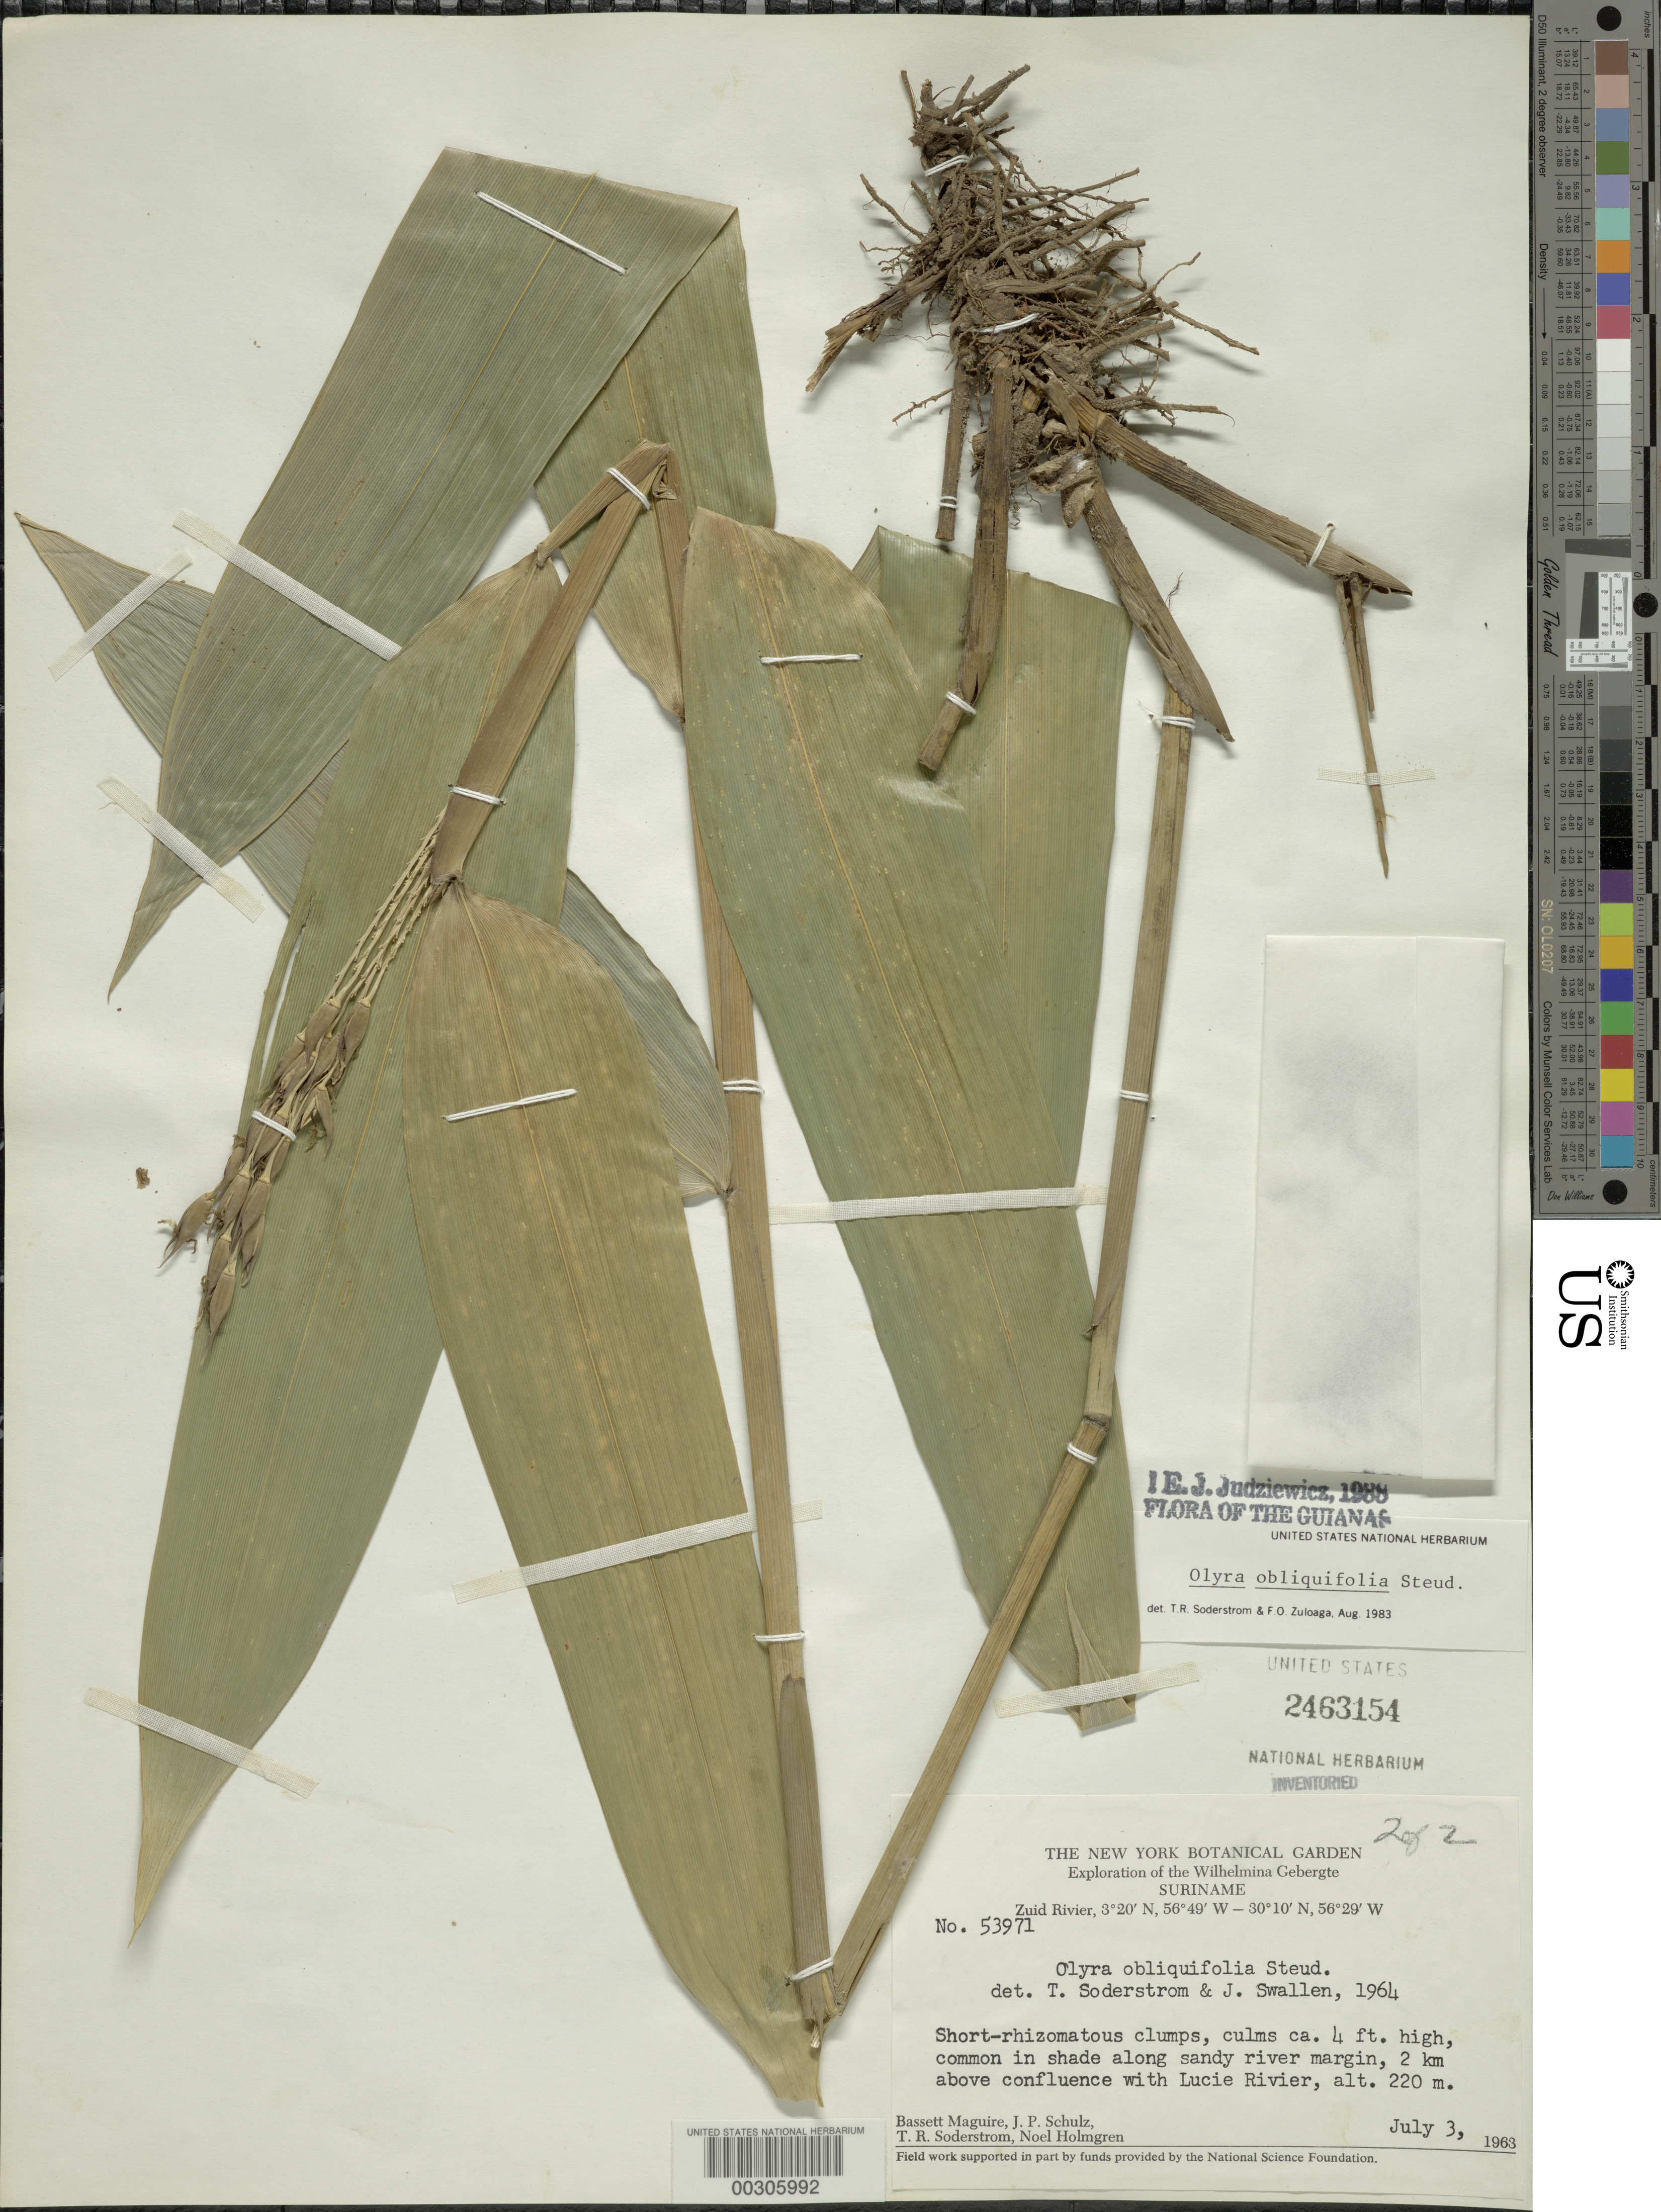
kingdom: Plantae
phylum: Tracheophyta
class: Liliopsida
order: Poales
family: Poaceae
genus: Olyra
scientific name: Olyra obliquifolia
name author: Steud.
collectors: B. Maguire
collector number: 53971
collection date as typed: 03 Jul 1963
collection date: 1963-07-03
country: Suriname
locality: Lat. 03 20'n: long. 56 49'w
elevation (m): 220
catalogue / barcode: US 2463154